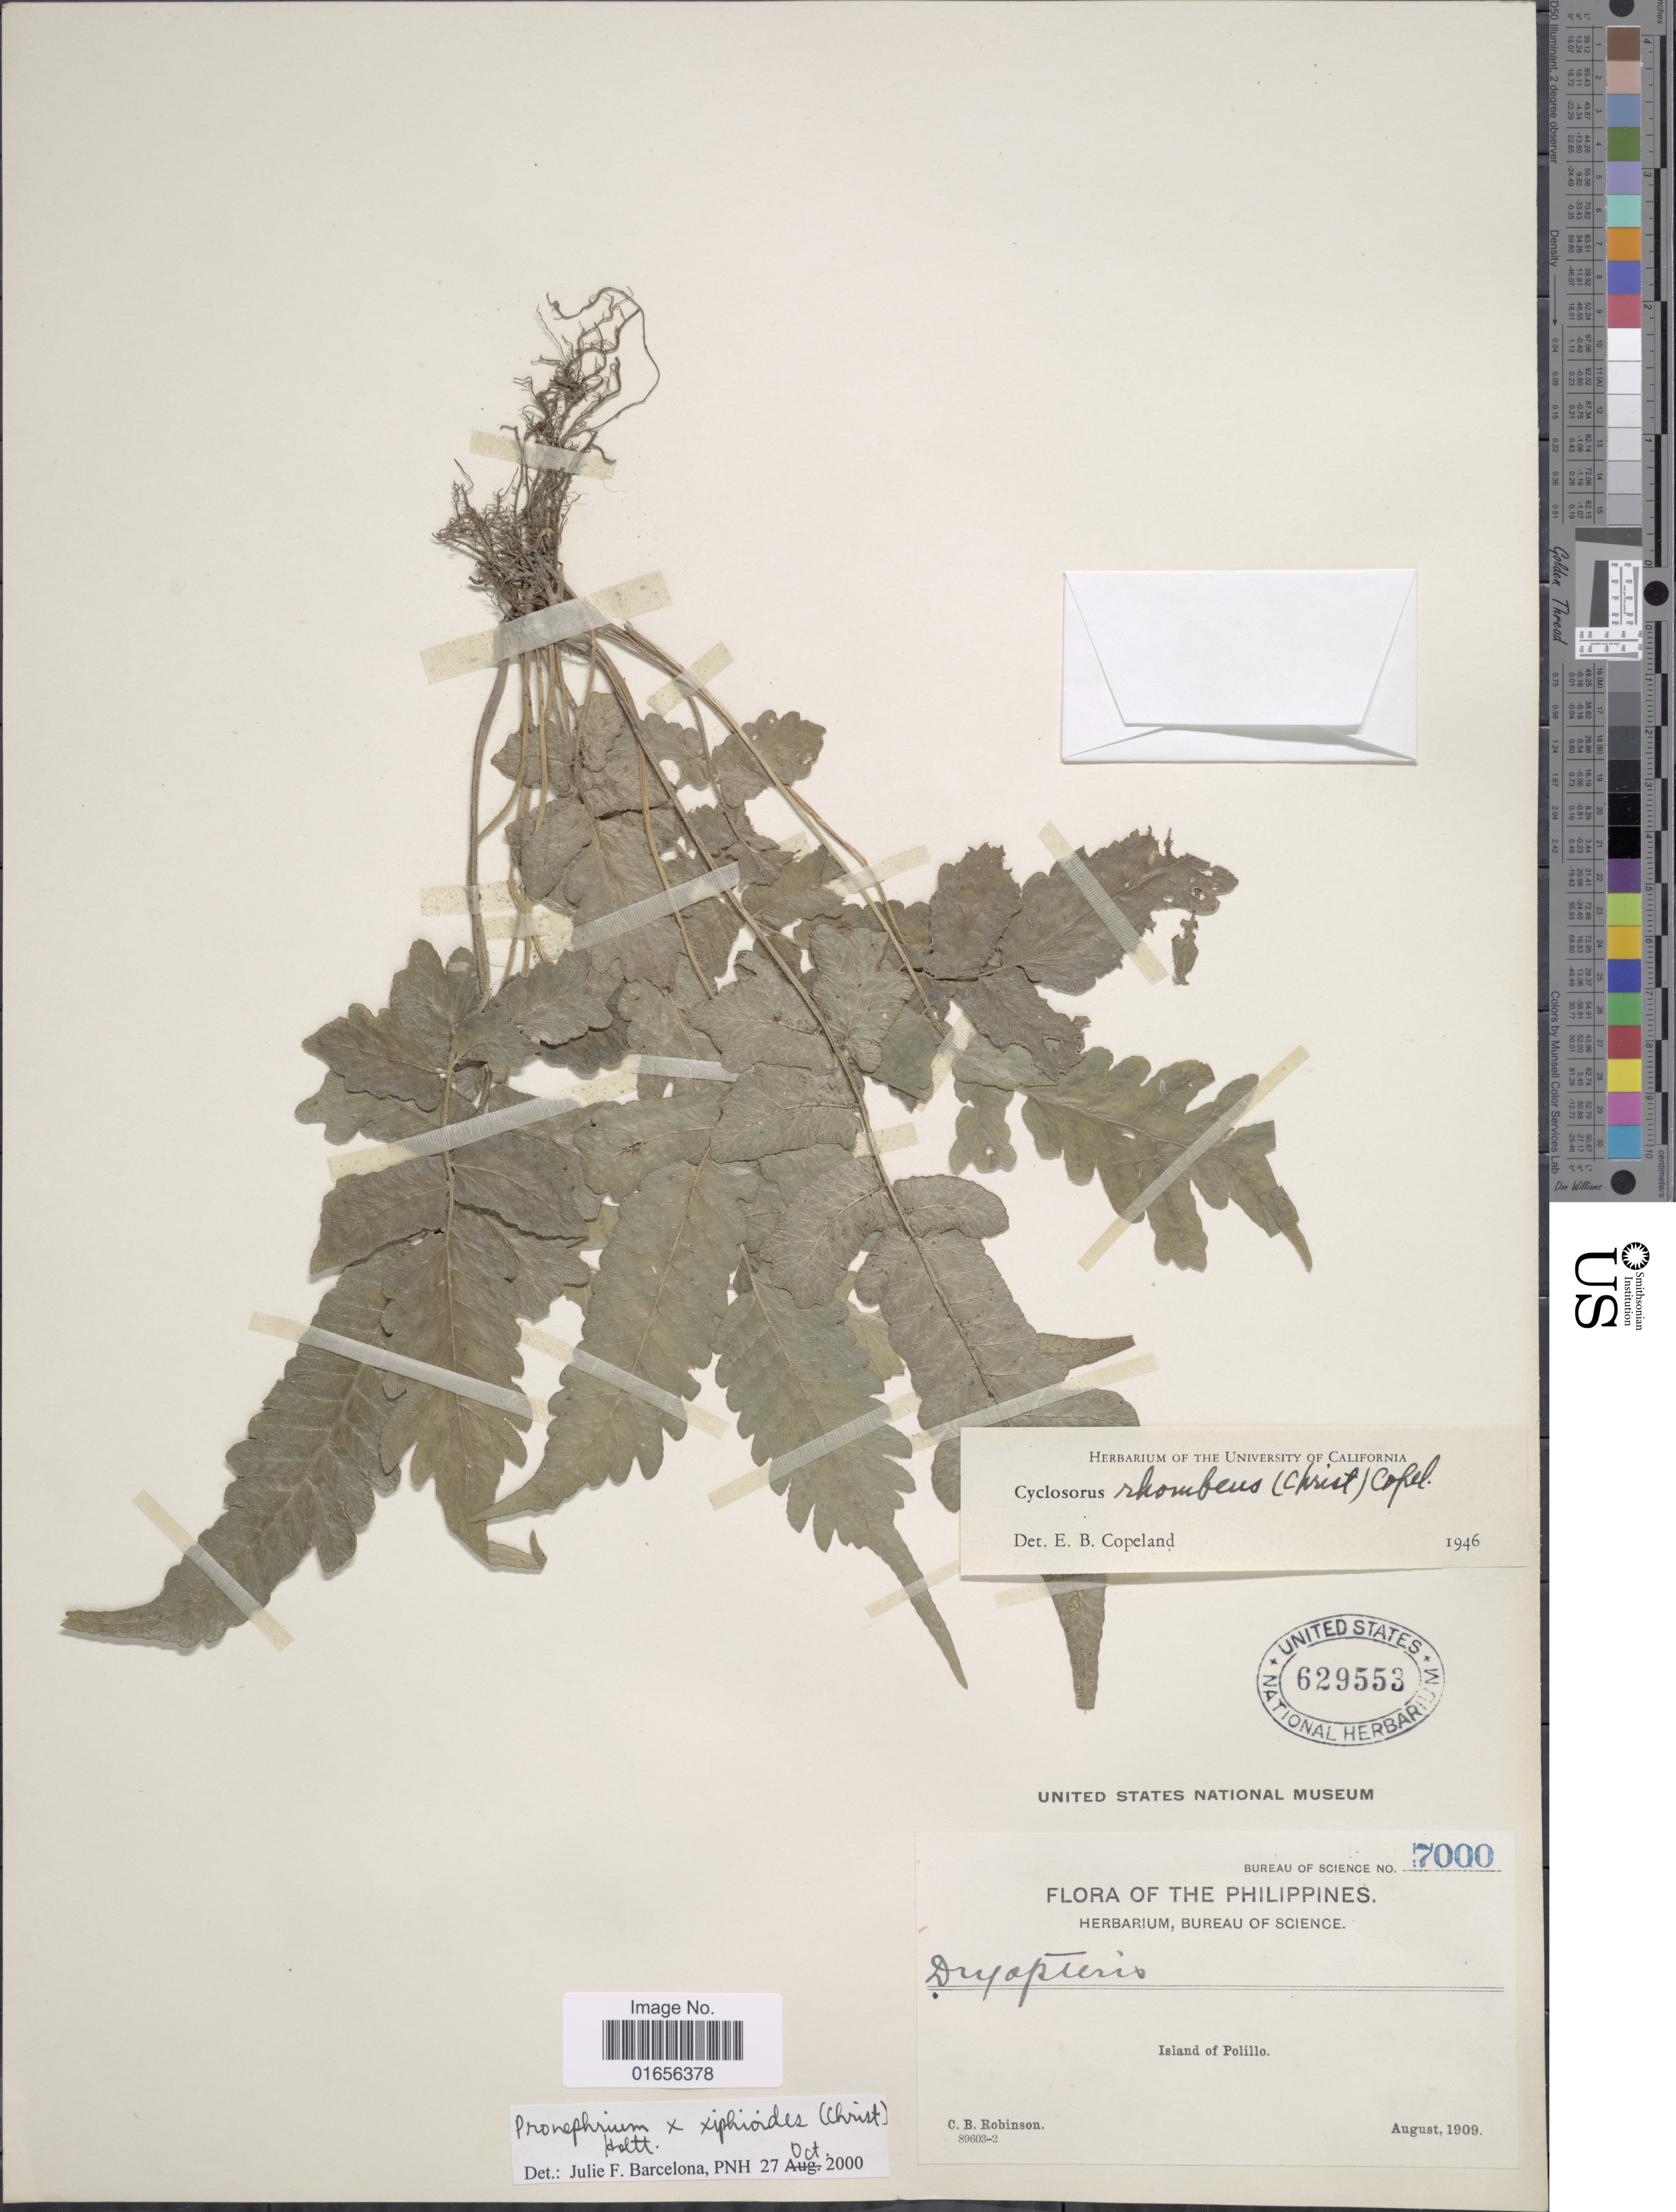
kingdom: Plantae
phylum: Tracheophyta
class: Polypodiopsida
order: Polypodiales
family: Thelypteridaceae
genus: Pronephrium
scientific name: Pronephrium xiphioides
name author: (C. Chr.) Holttum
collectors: C. Robinson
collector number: Bureau of Science 7000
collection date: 1909-08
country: Philippines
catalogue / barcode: US 629553